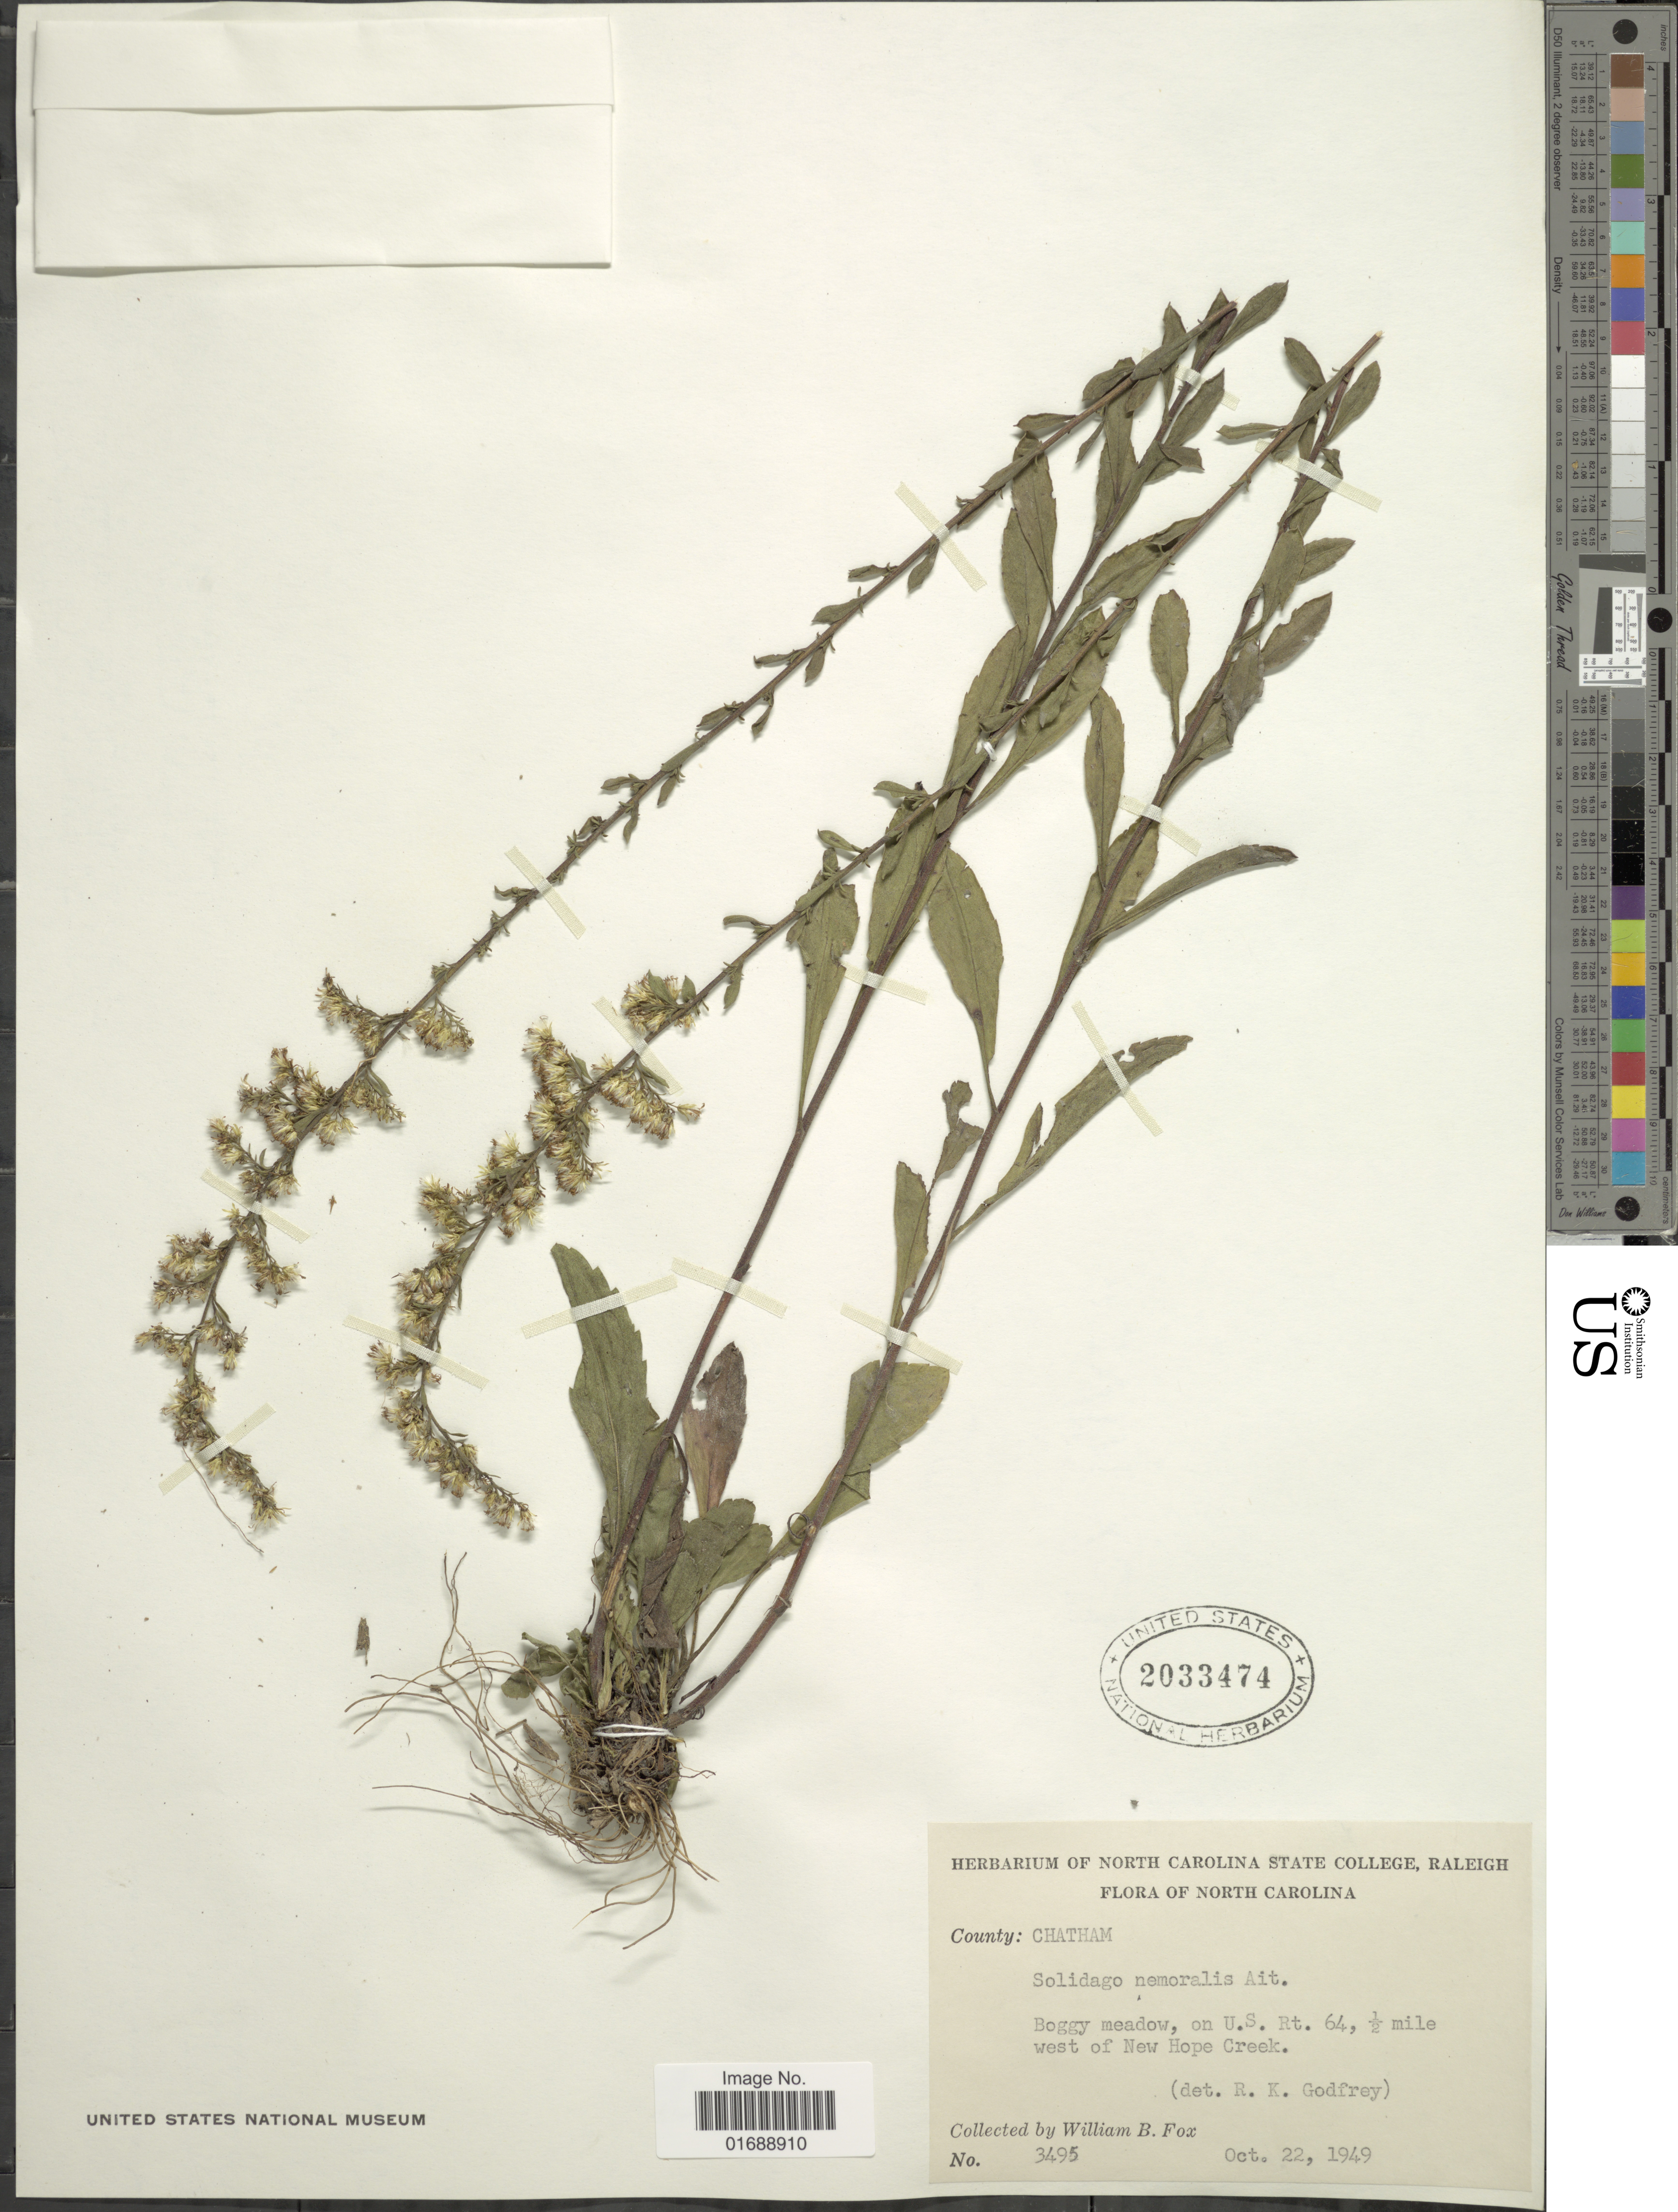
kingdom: Plantae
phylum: Tracheophyta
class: Magnoliopsida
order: Asterales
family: Asteraceae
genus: Solidago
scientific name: Solidago nemoralis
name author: Aiton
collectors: W. B. Fox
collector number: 3495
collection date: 1949-10-22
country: United States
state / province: North Carolina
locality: County: Chatham, Boggy meadow, on U.S. Rt. 64, ½ mile west of New Hope Creek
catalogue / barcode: US 2033474